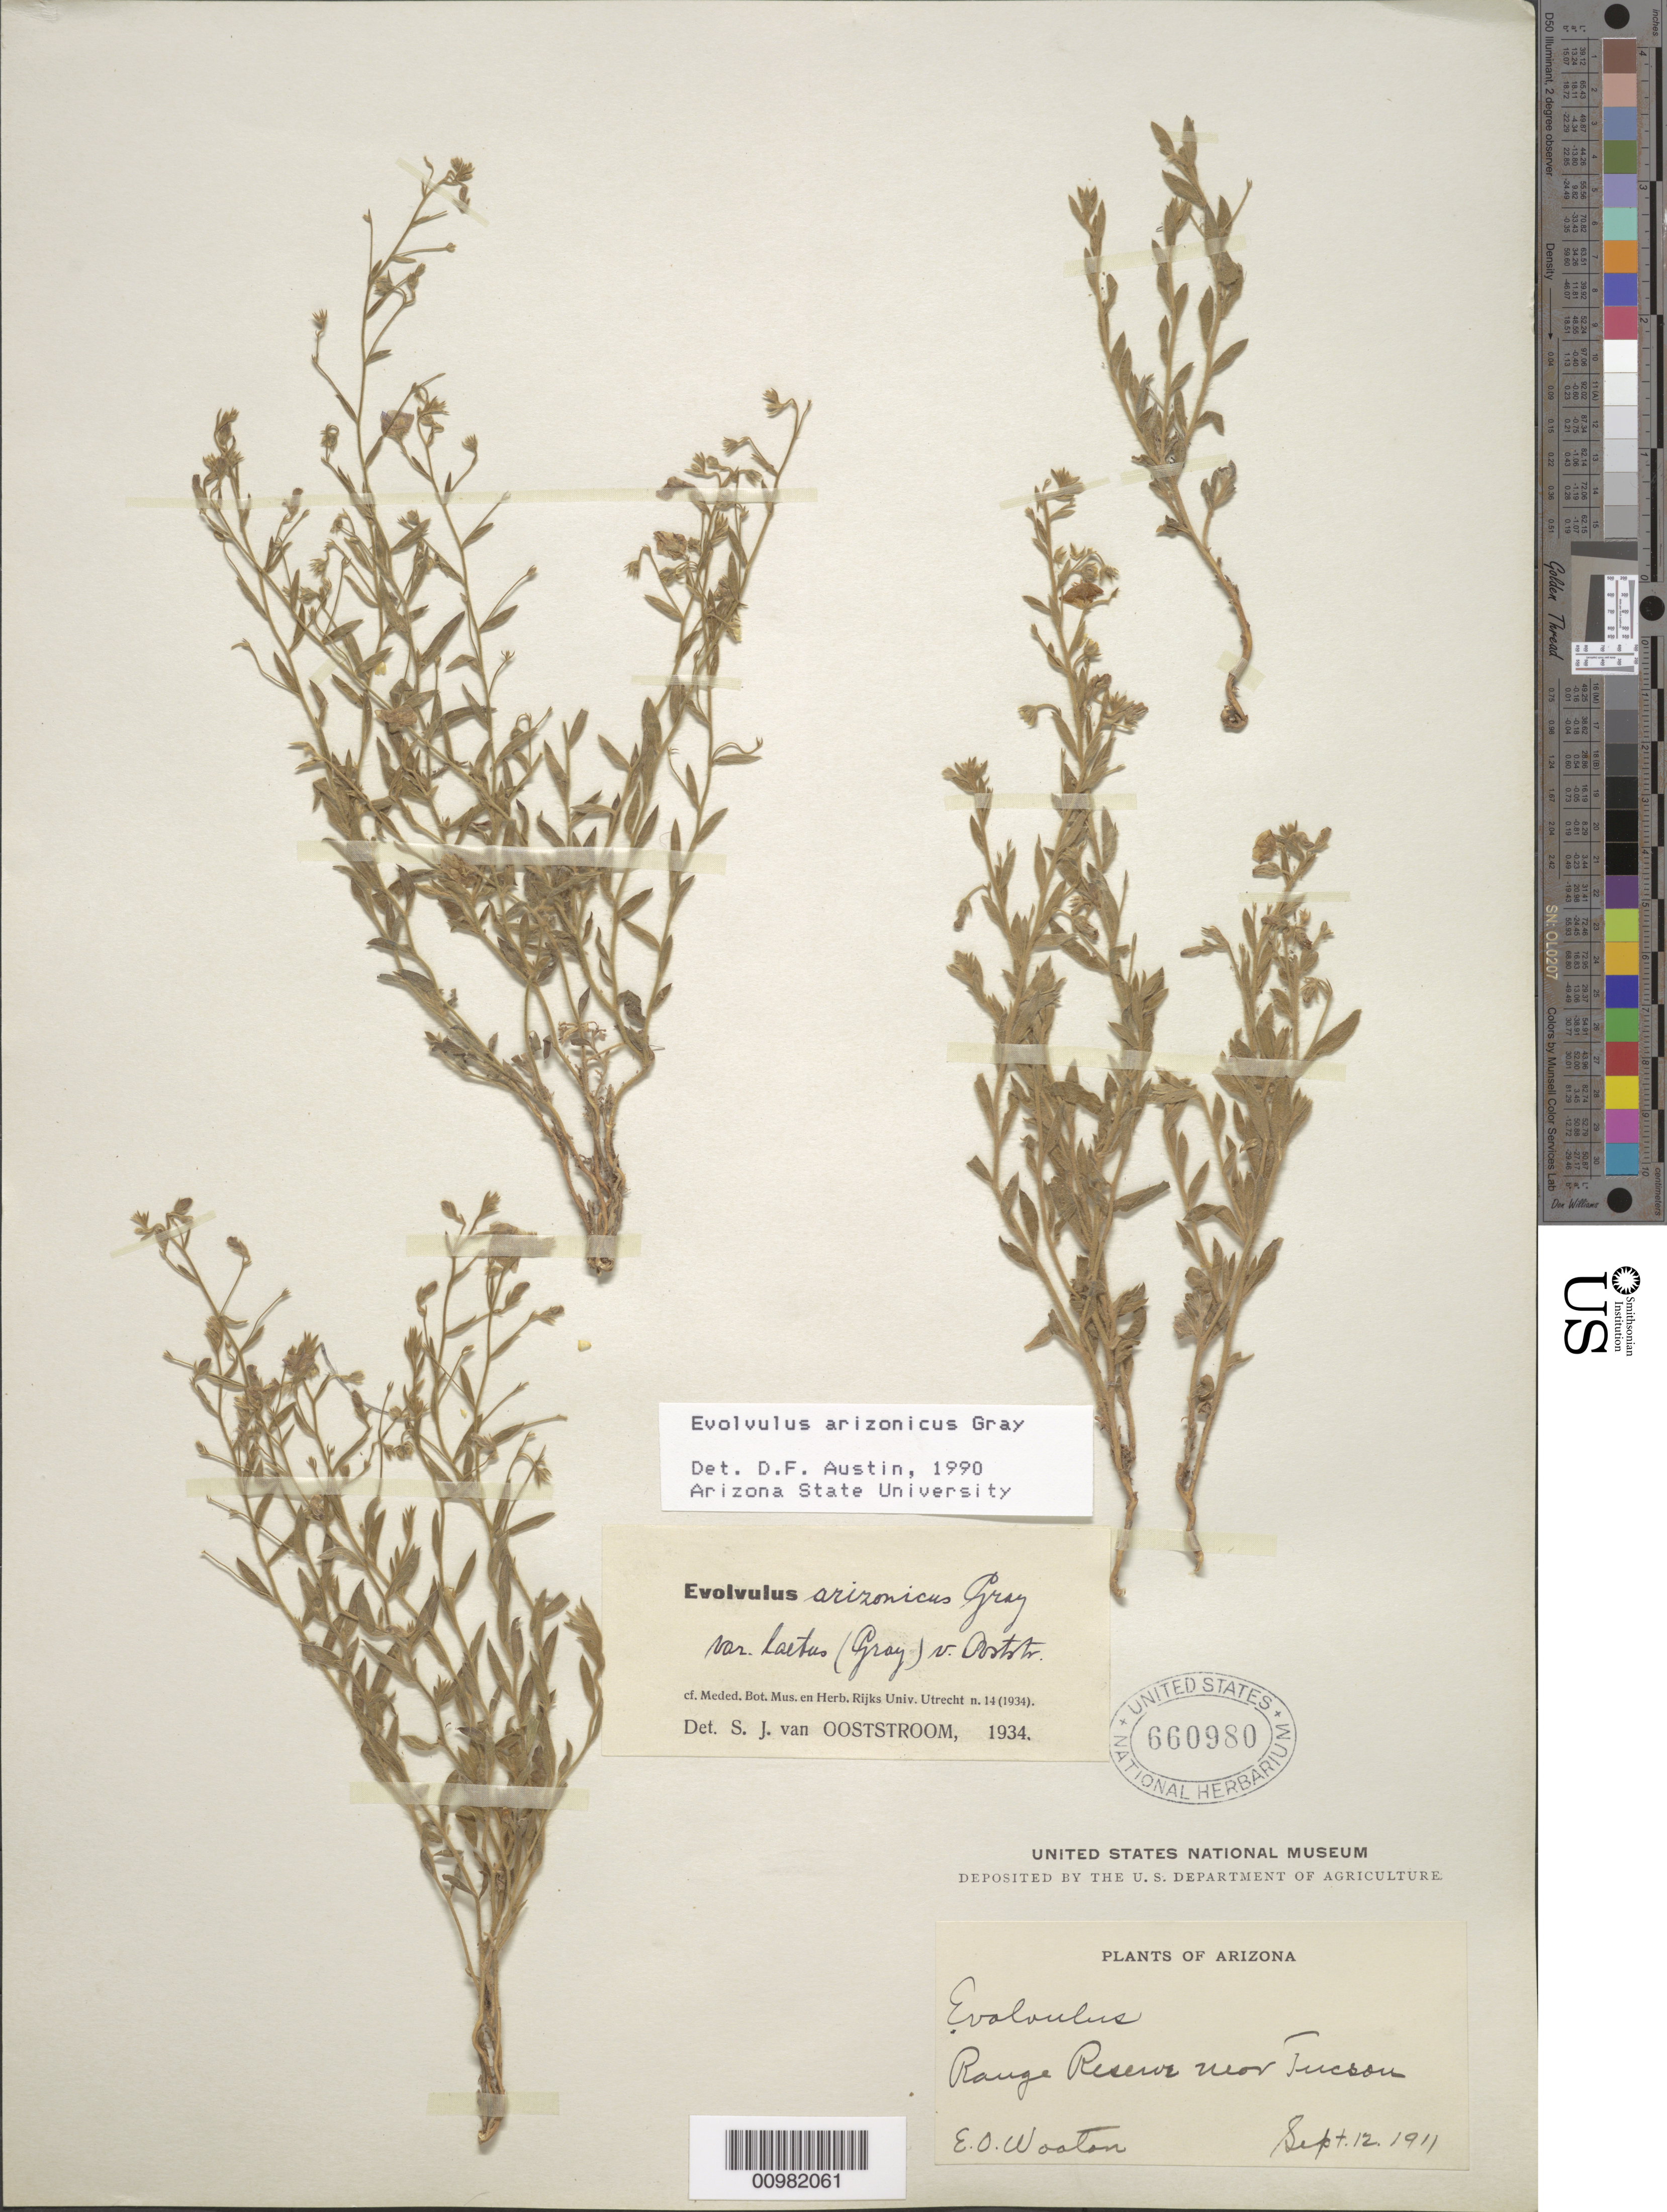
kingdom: Plantae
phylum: Tracheophyta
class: Magnoliopsida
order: Solanales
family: Convolvulaceae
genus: Evolvulus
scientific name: Evolvulus arizonicus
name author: A. Gray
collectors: E. O. Wooton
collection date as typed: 12 Sep 1911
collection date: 1911-09-12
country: United States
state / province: Arizona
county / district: Pima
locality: Range Reserve near Tucson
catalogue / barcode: US 660980